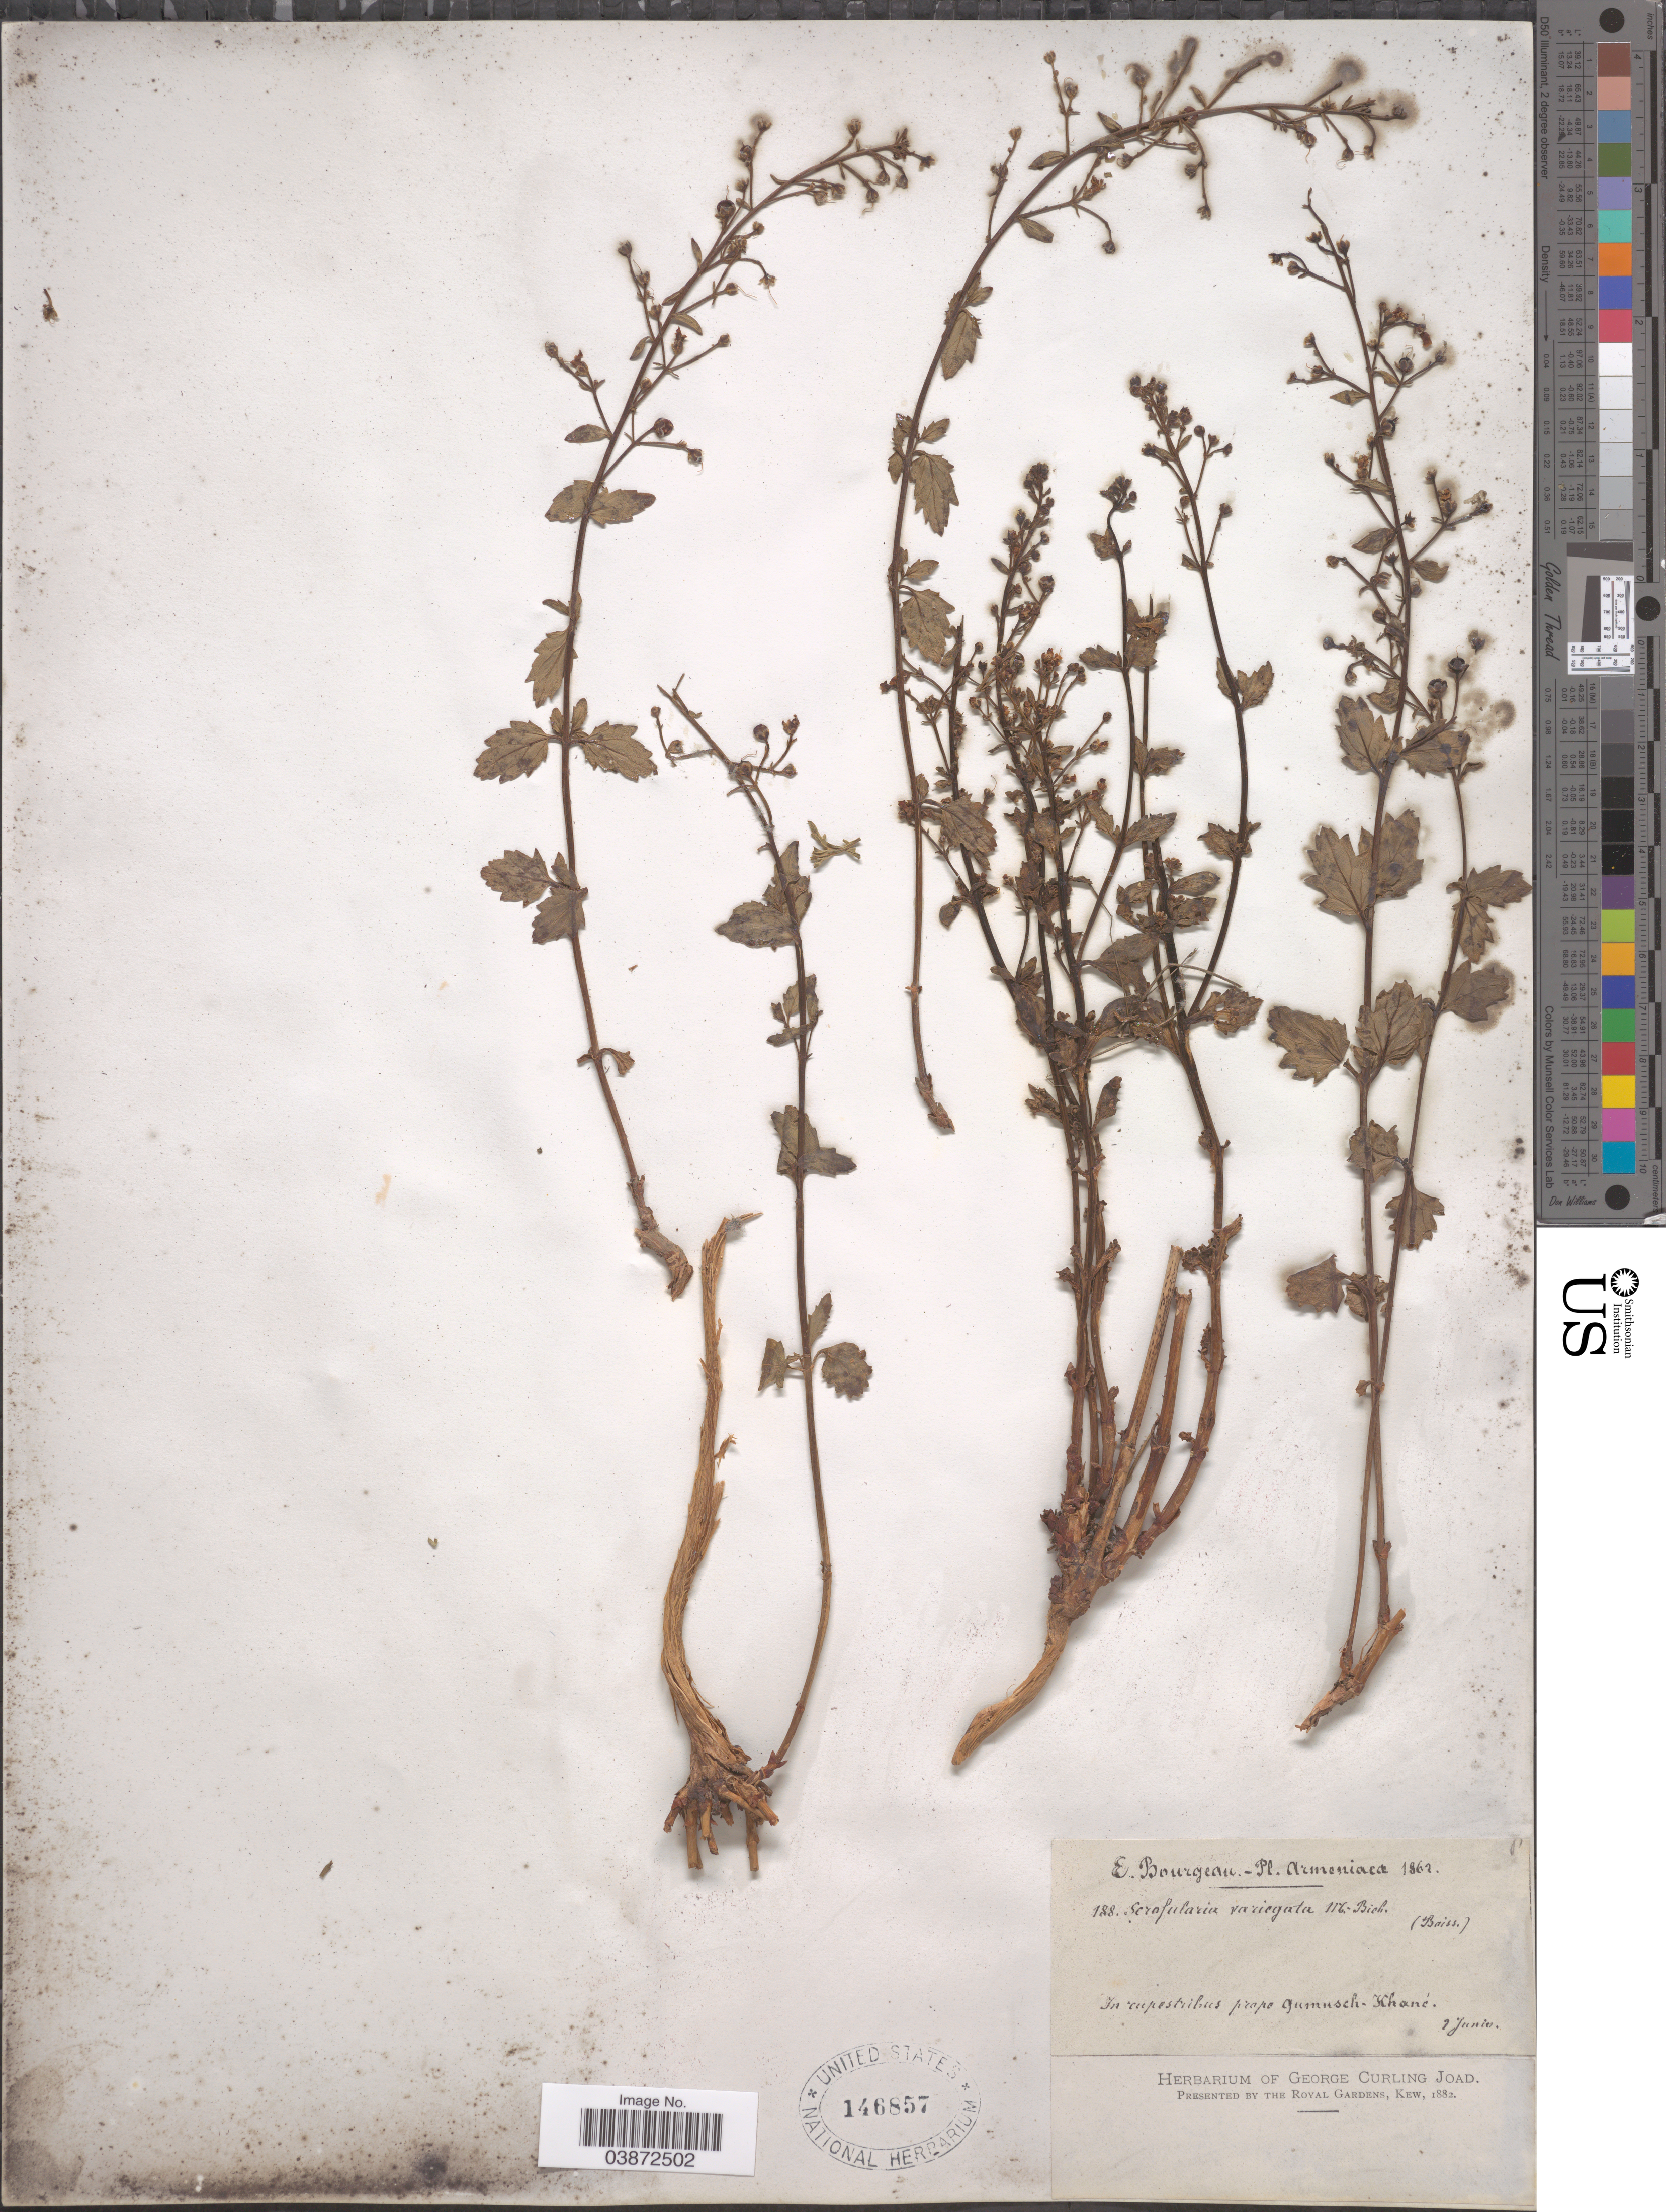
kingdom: Plantae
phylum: Tracheophyta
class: Magnoliopsida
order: Lamiales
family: Scrophulariaceae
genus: Scrophularia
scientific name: Scrophularia variegata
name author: M. Bieb.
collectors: E. Bourgeau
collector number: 188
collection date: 1862-06-01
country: Armenia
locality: In ruperstibus prope gumusch-Khaní.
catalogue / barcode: US 146857